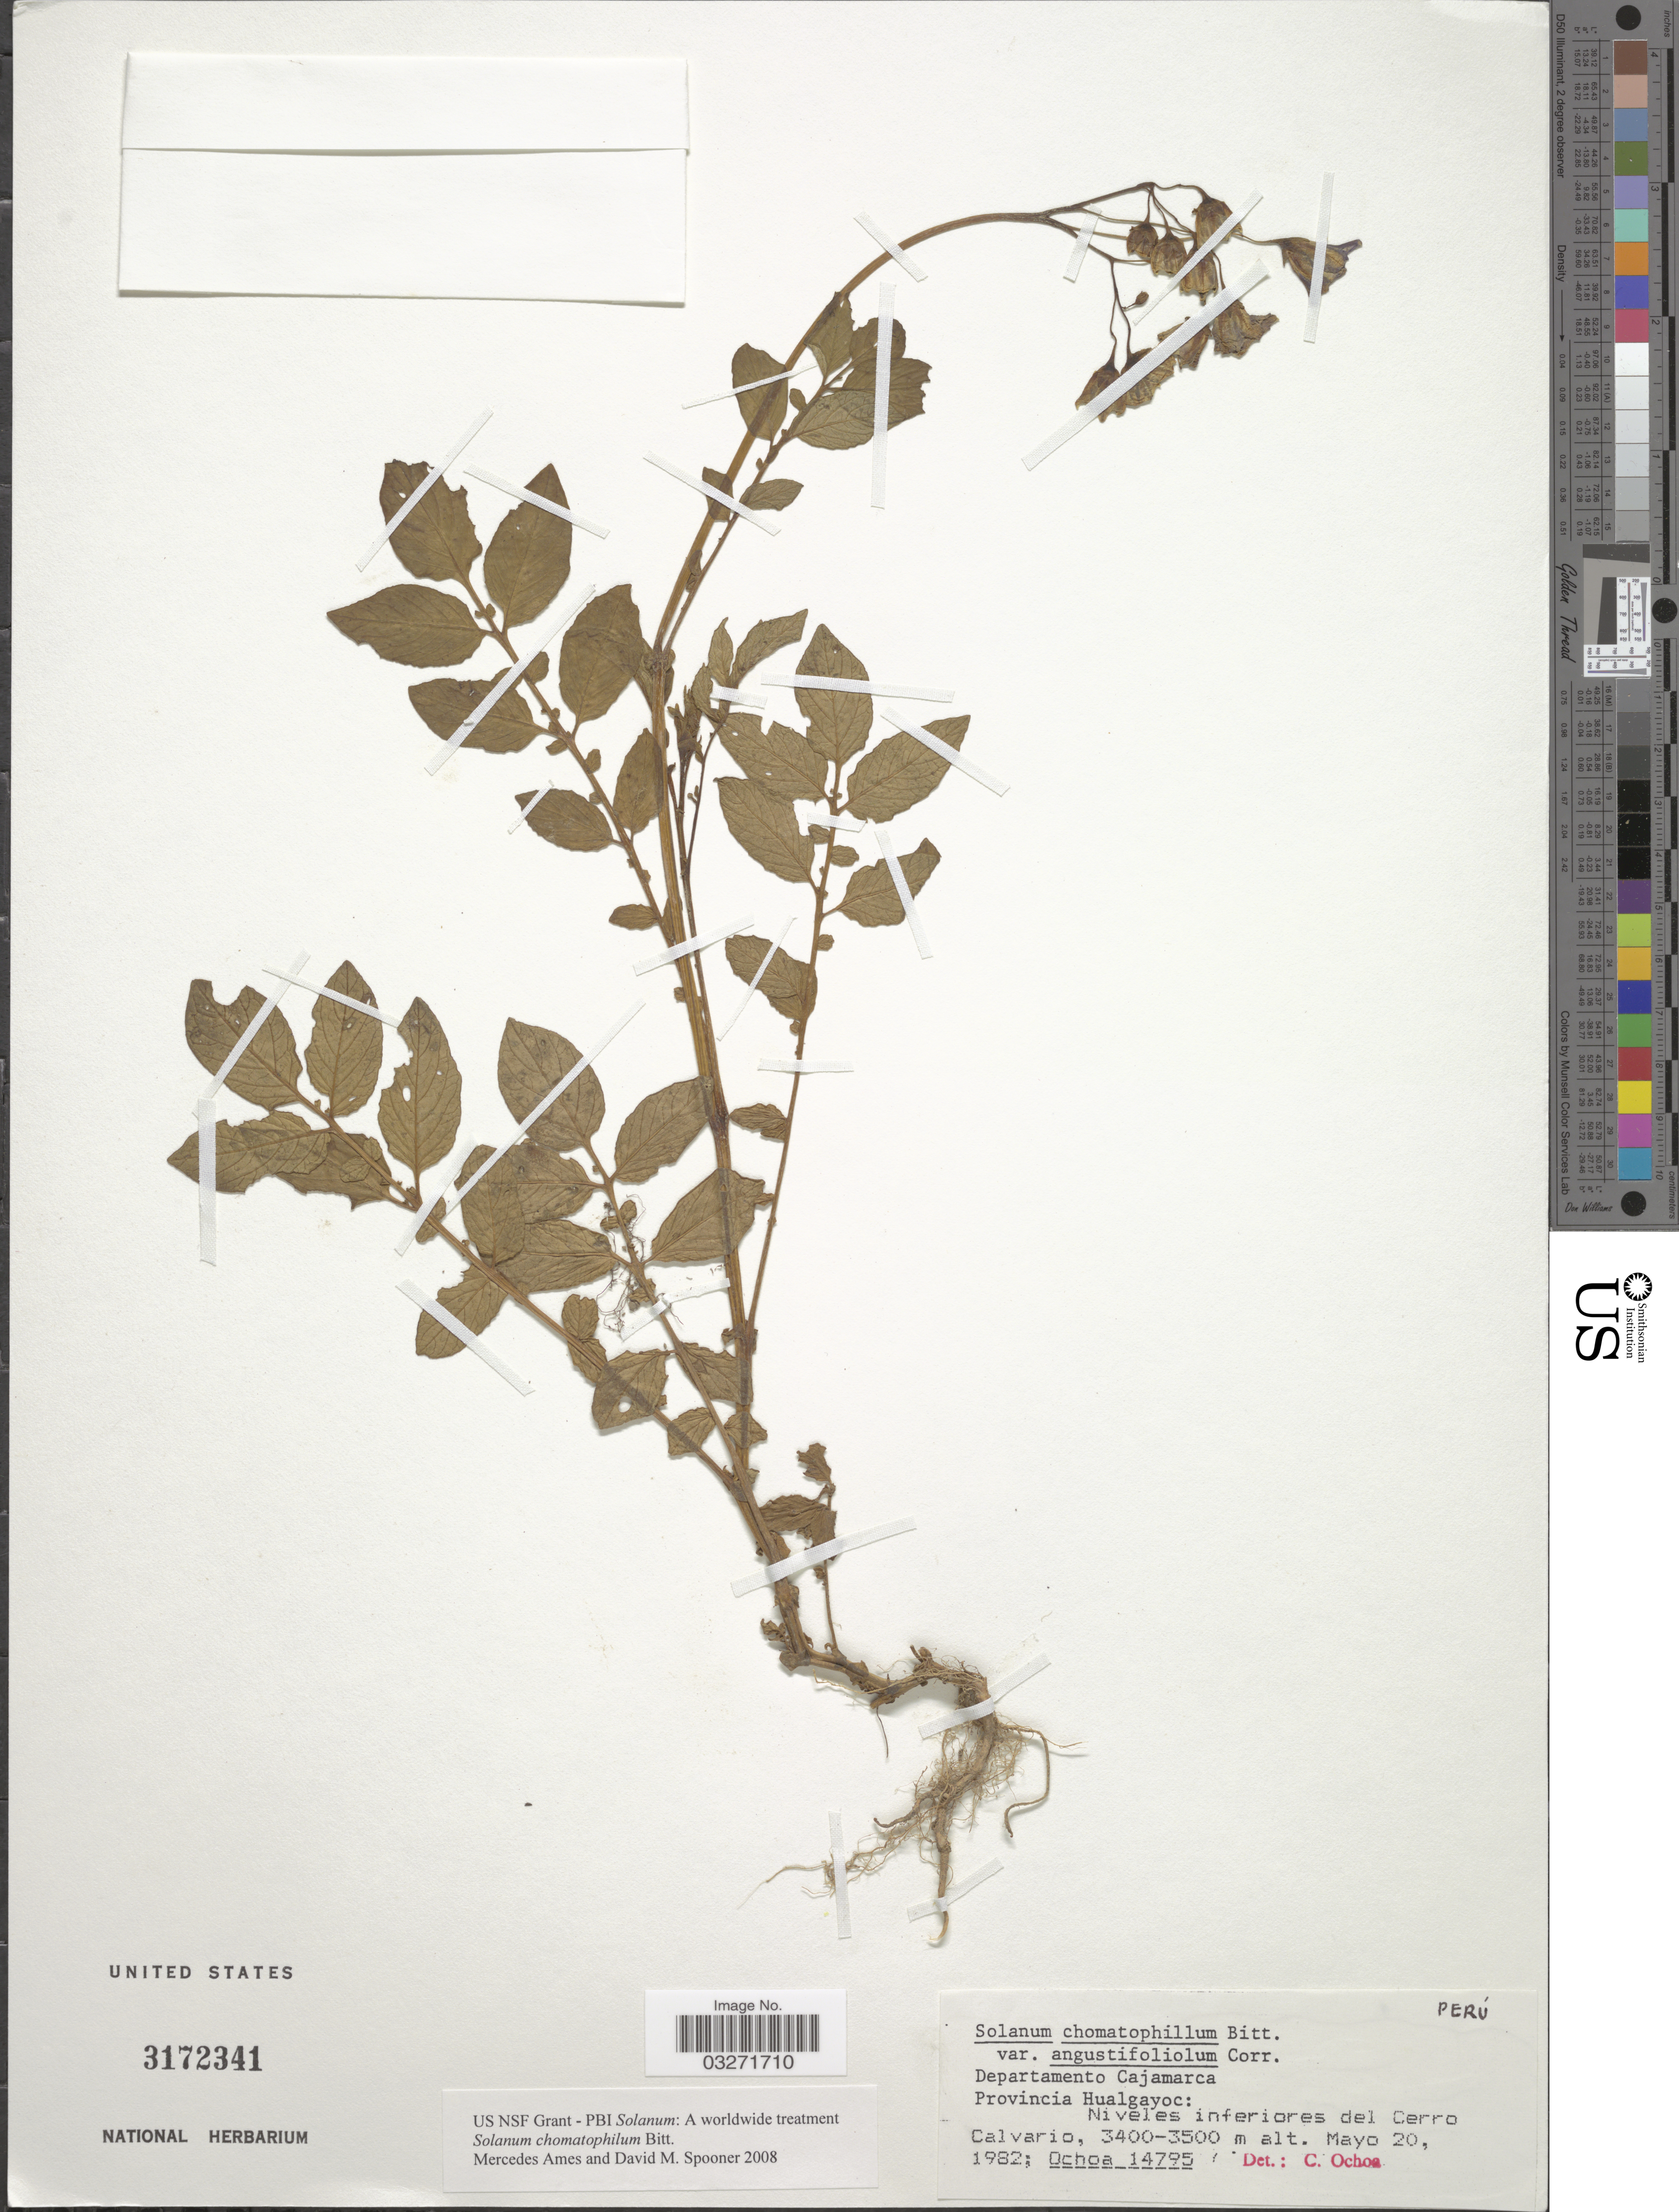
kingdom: Plantae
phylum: Tracheophyta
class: Magnoliopsida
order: Solanales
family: Solanaceae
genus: Solanum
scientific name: Solanum chomatophilum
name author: Bitter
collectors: -. Ochoa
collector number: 14795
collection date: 1982-05-20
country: Peru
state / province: Cajamarca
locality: Departamento Cajamarca. Provincia Hualgayoc: Niveles inferiores del Cerro Calvario.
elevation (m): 3400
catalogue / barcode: US 3172341